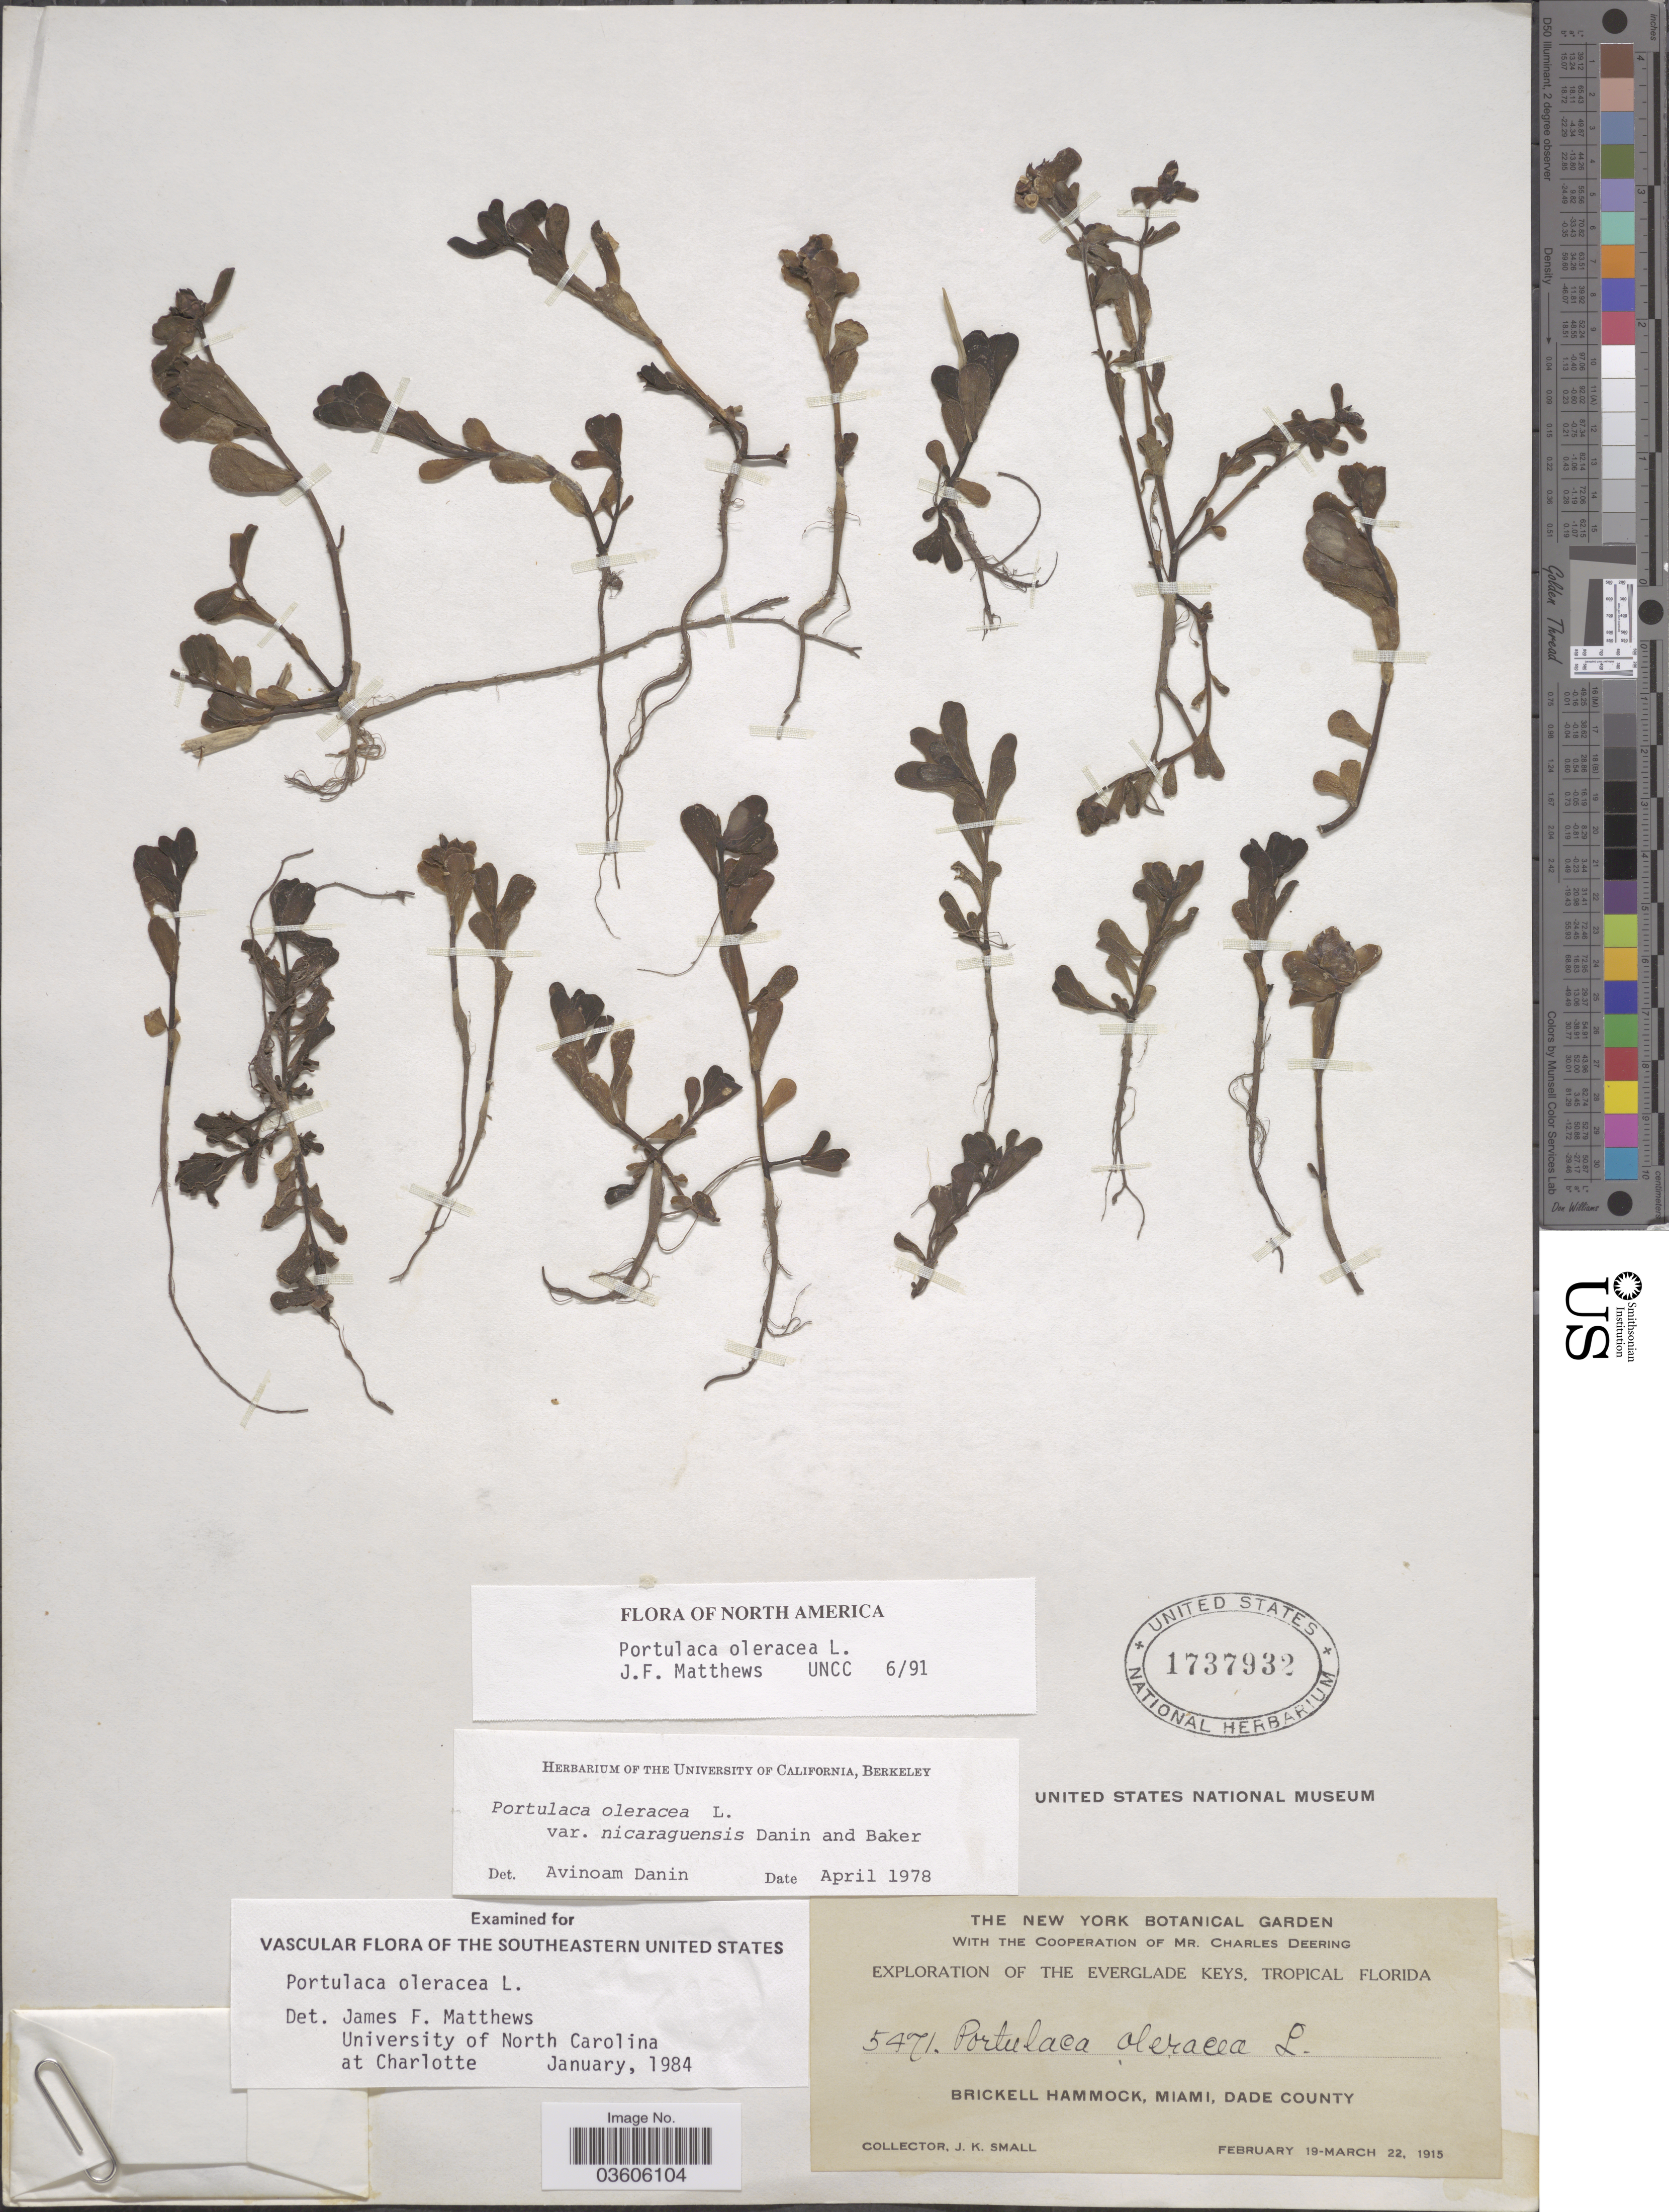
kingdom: Plantae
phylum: Tracheophyta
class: Magnoliopsida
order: Caryophyllales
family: Portulacaceae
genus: Portulaca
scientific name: Portulaca oleracea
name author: L.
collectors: J. K. Small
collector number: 5471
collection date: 1915-02-19/1915-03-22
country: United States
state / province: Florida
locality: The Everglade Keys, Tropical Florida. Brickell Hammock, Miami, Dade County.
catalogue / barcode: US 1737932